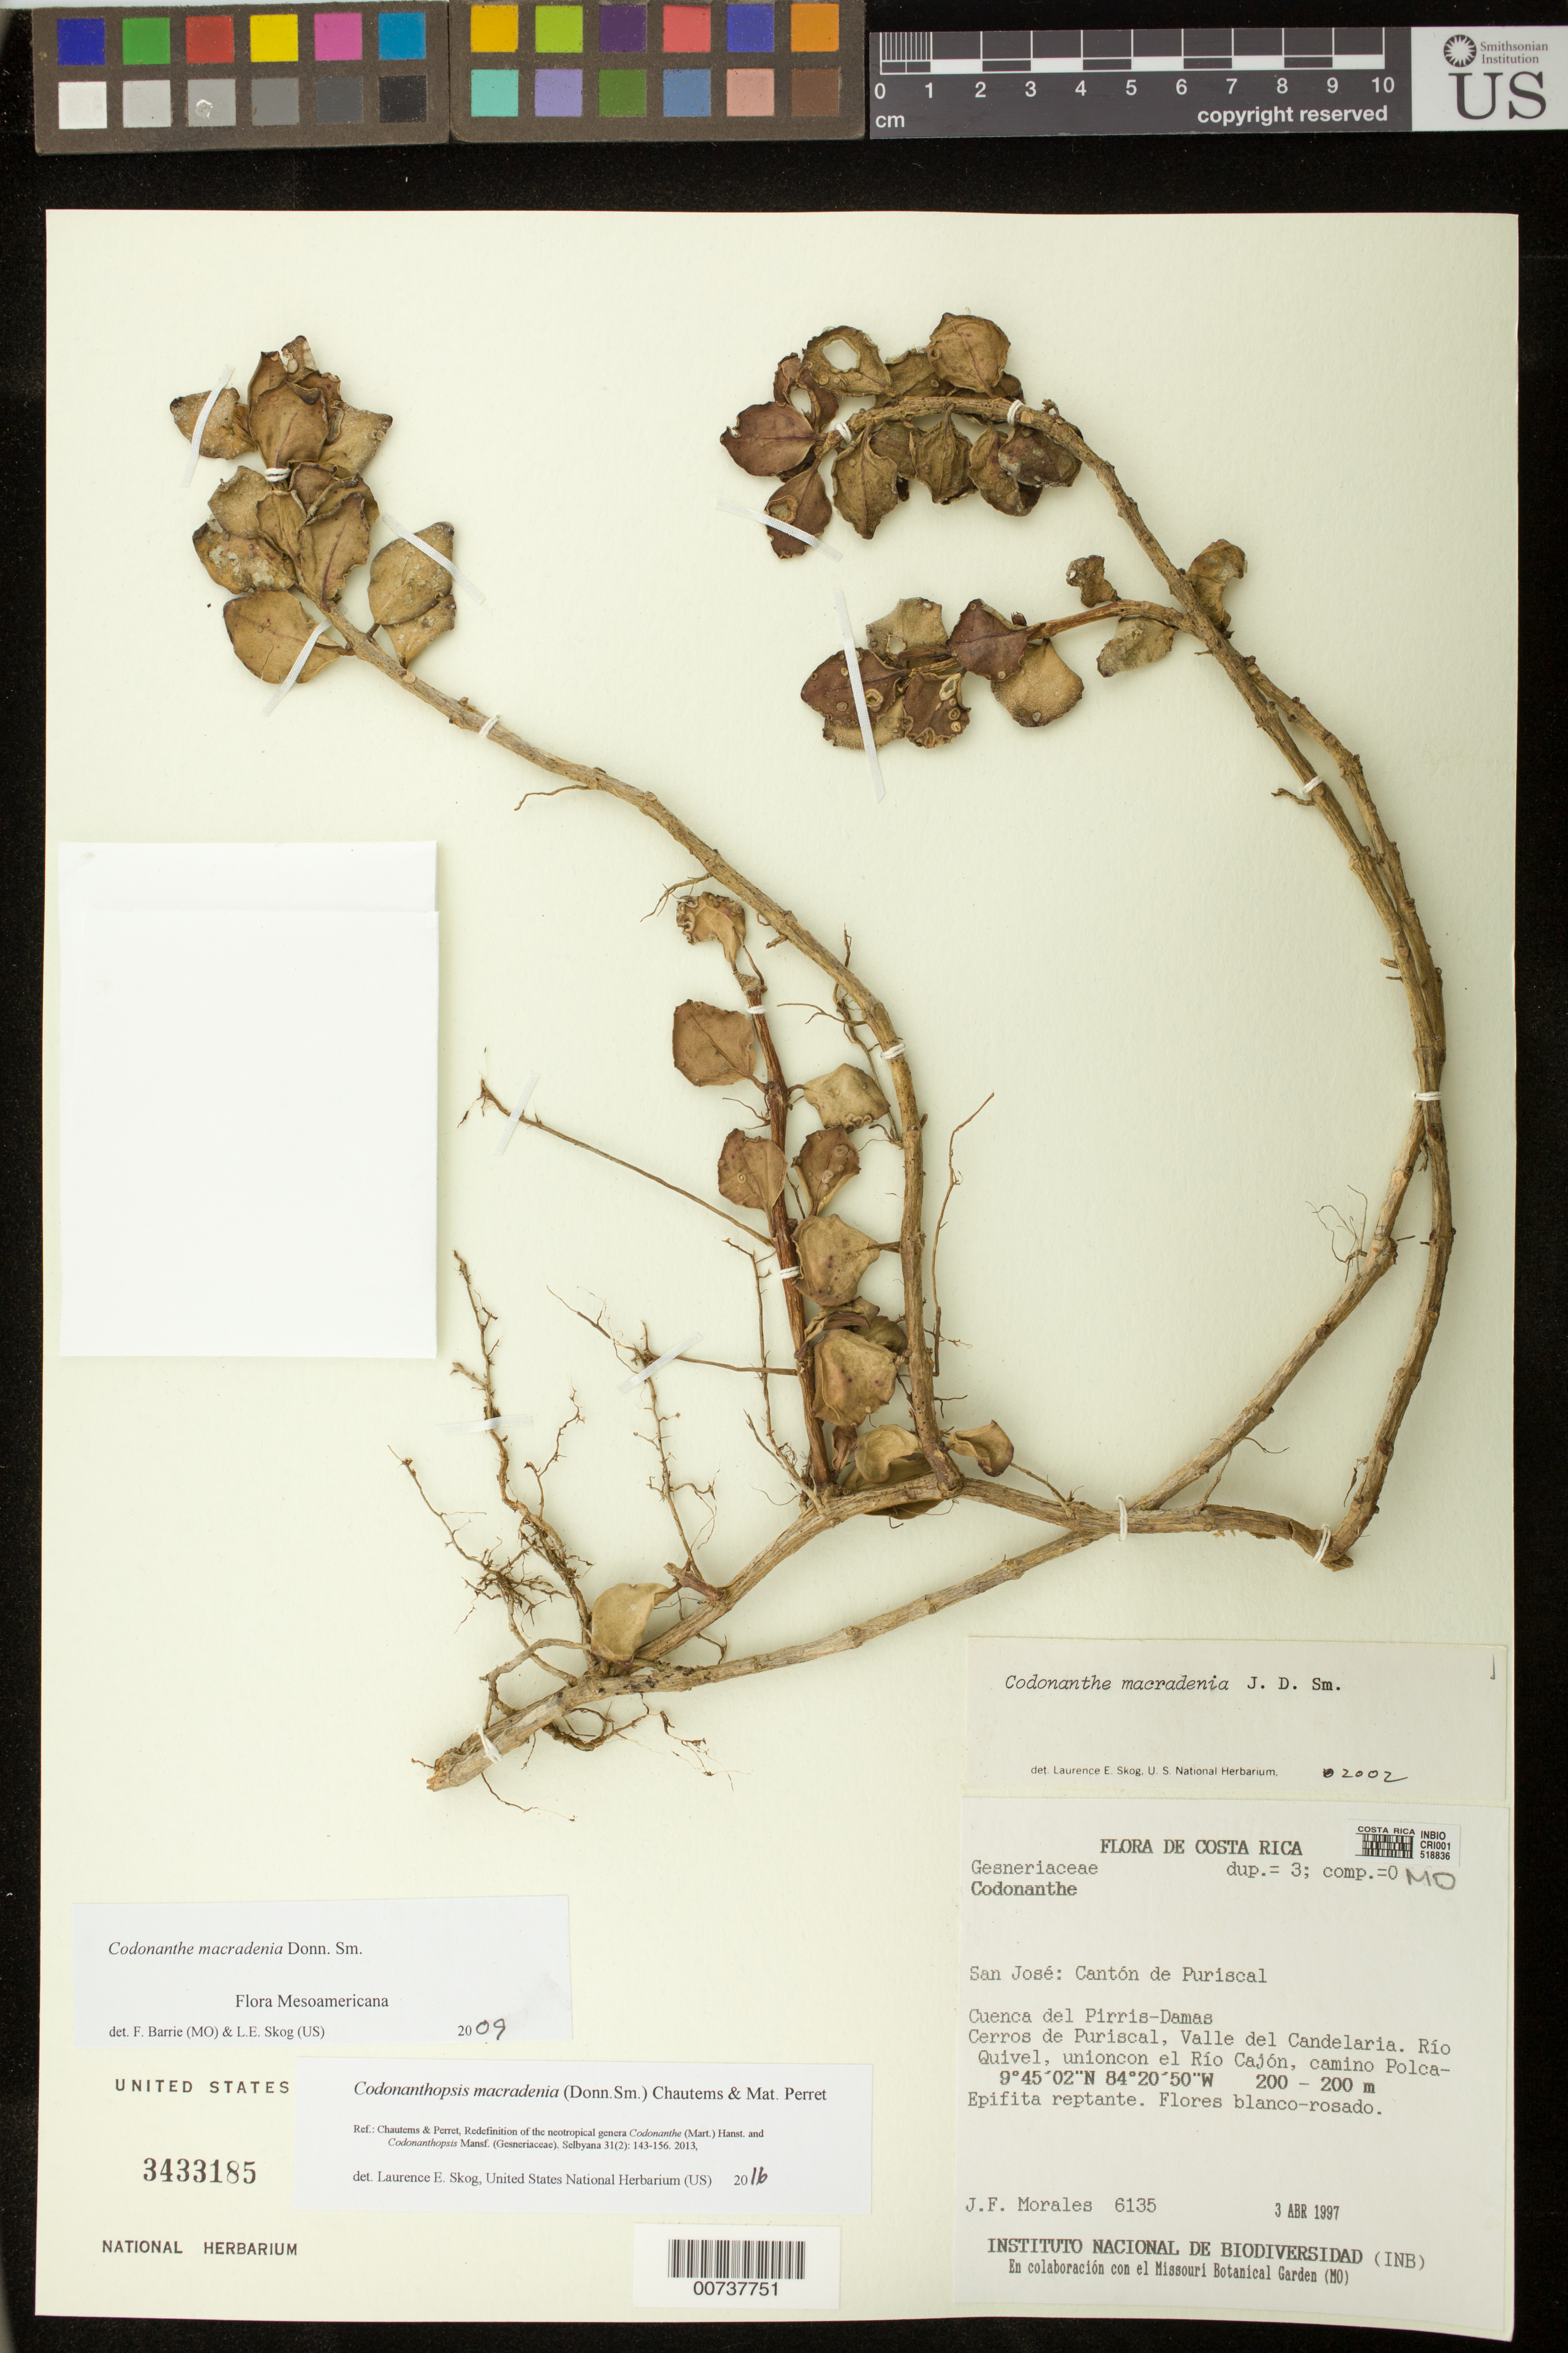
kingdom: Plantae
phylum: Tracheophyta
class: Magnoliopsida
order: Lamiales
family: Gesneriaceae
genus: Codonanthopsis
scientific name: Codonanthopsis macradenia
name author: (Donn. Sm.) Chautems & Mat.Perret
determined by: Skog, Laurence E.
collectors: J. Morales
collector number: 6135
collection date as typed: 03 Apr 1997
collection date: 1997-04-03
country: Costa Rica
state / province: San José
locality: Cantón de Puriscal, Cuenca del Pirris-Damas, Cerros de Puriscal, Valle del Candelaria. Rio Quivel, union con el Rio Cajón, camino Polca-Alto Concepcion.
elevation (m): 200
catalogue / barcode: US 3433185